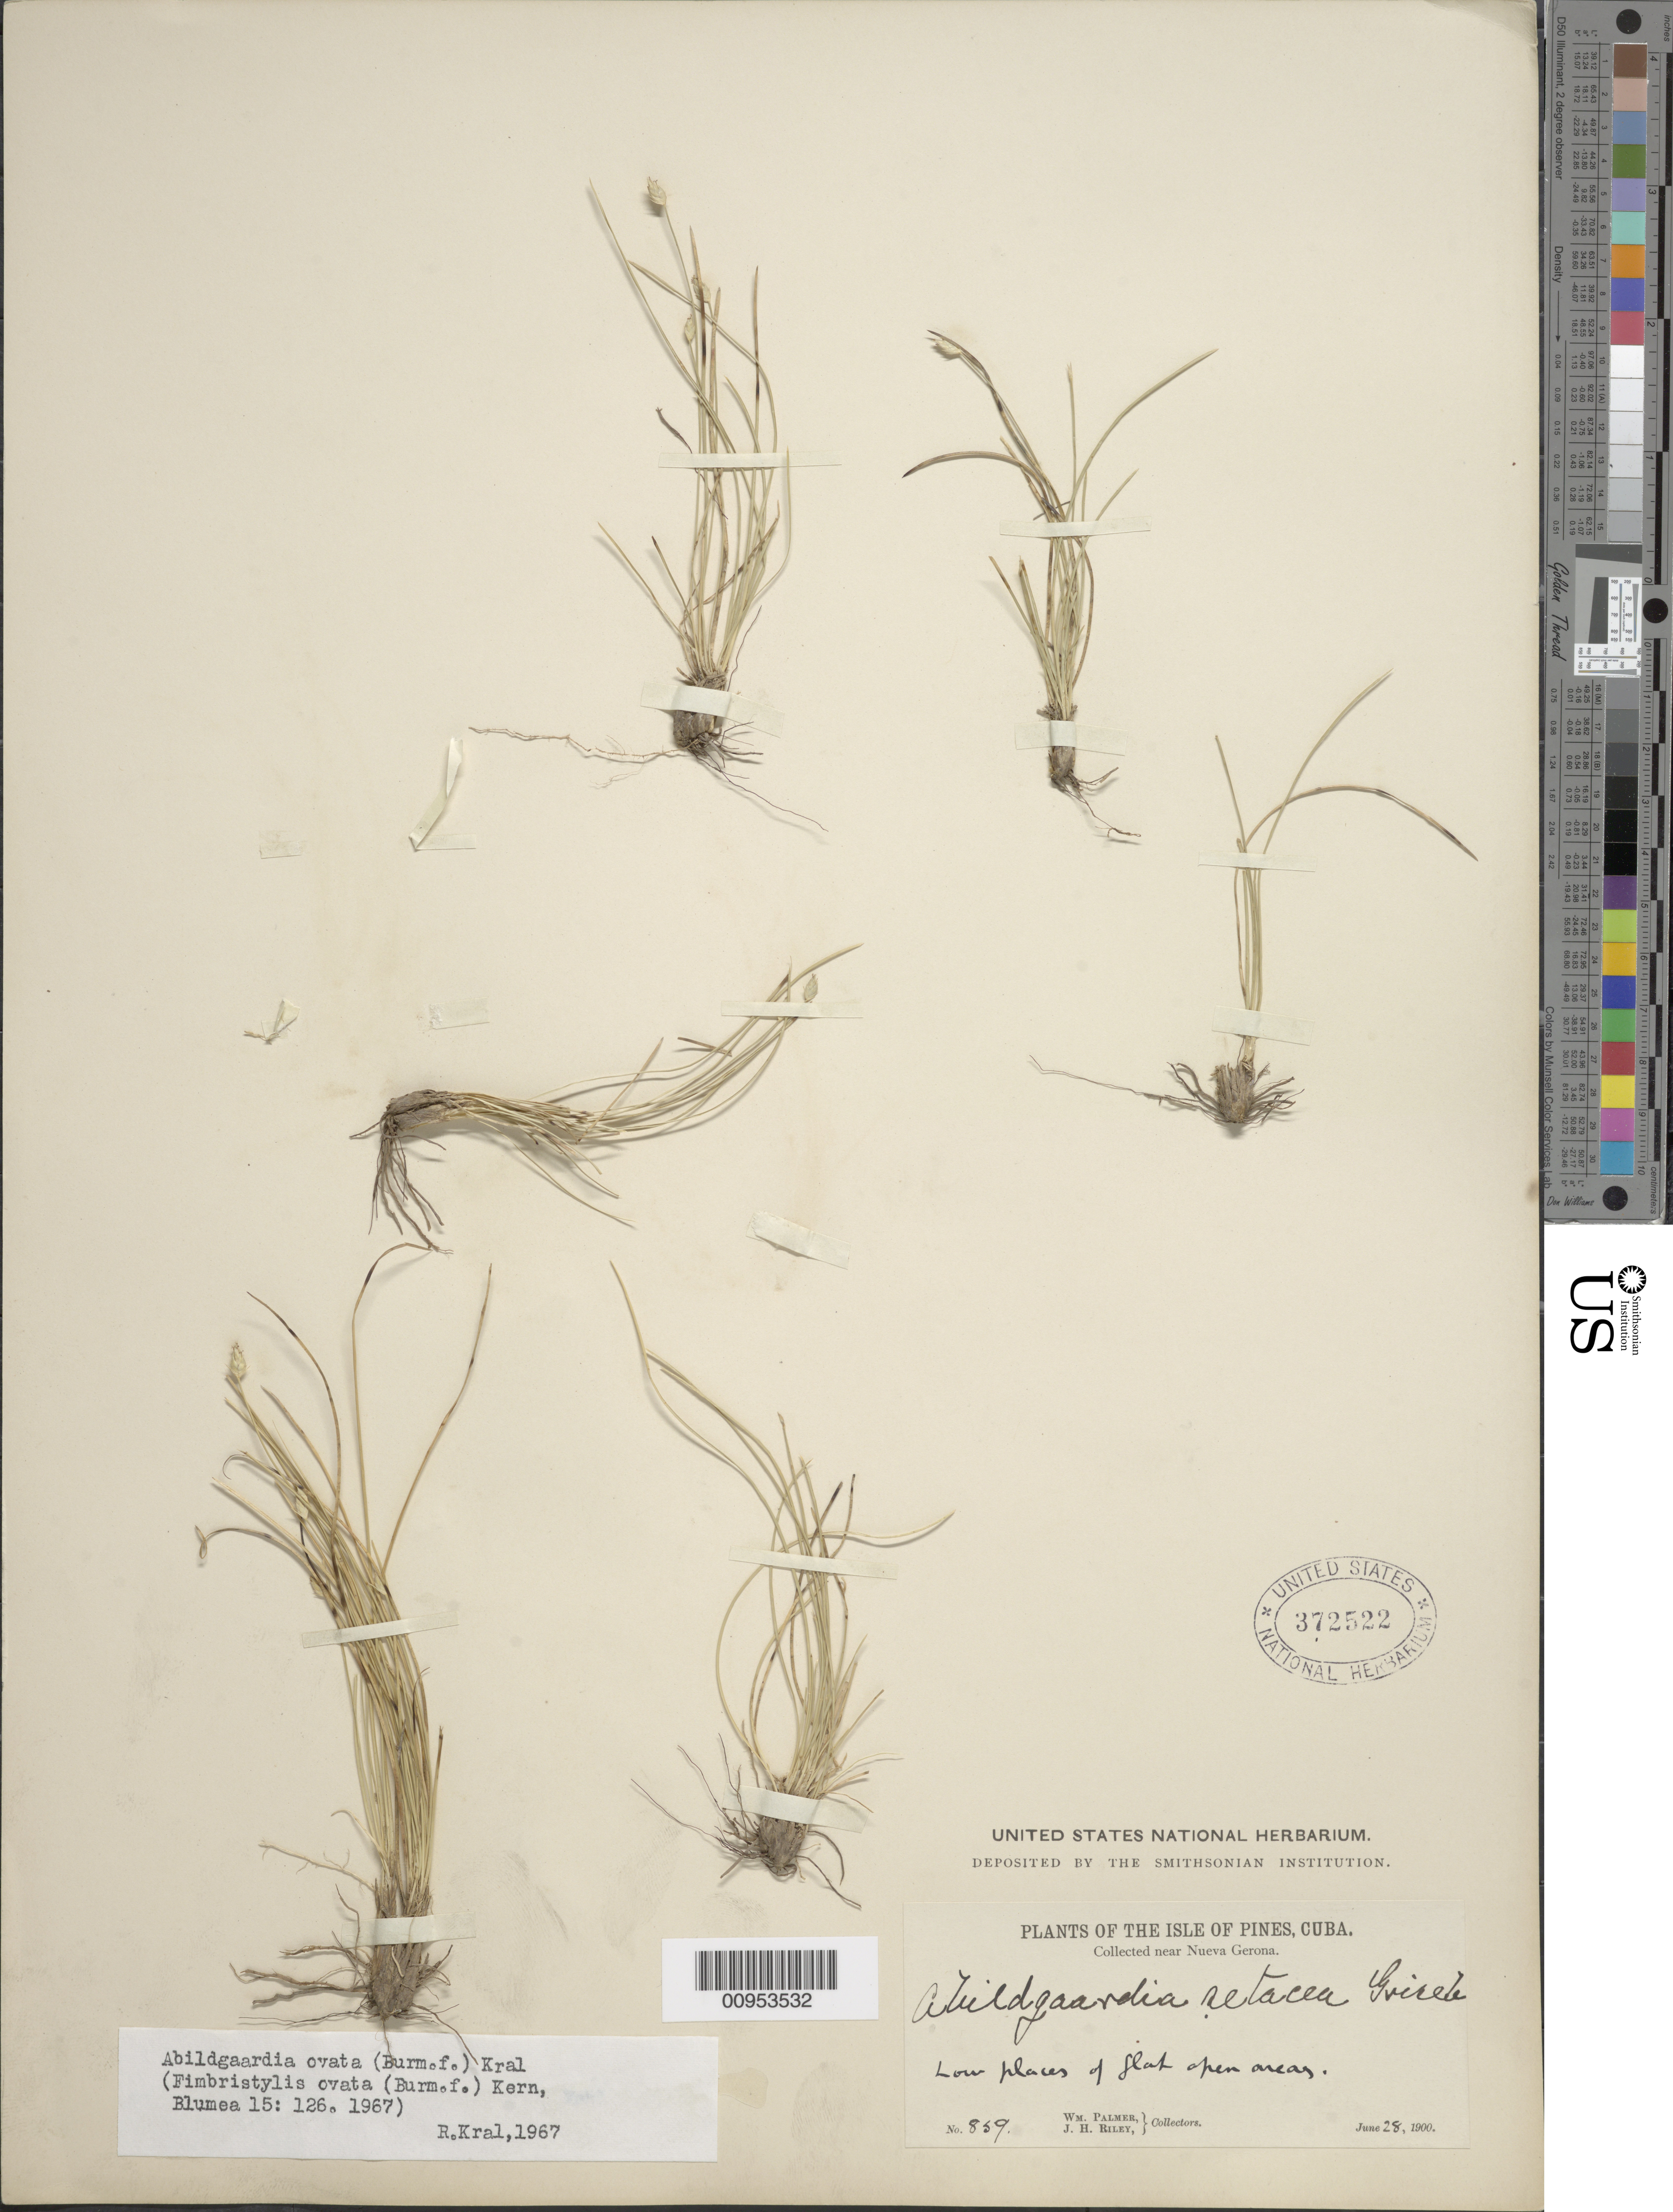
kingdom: Plantae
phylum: Tracheophyta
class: Liliopsida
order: Poales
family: Cyperaceae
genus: Abildgaardia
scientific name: Abildgaardia ovata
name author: (Burm. f.) Kral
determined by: Kral, Robert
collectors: W. Palmer & J. H. Riley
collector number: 859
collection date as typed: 28 Jun 1900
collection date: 1900-06-28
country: Cuba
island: Isla de la Juventud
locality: Isle of Pines, Near Nueva Gerona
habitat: Low places of flat open areas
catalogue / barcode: US 272522